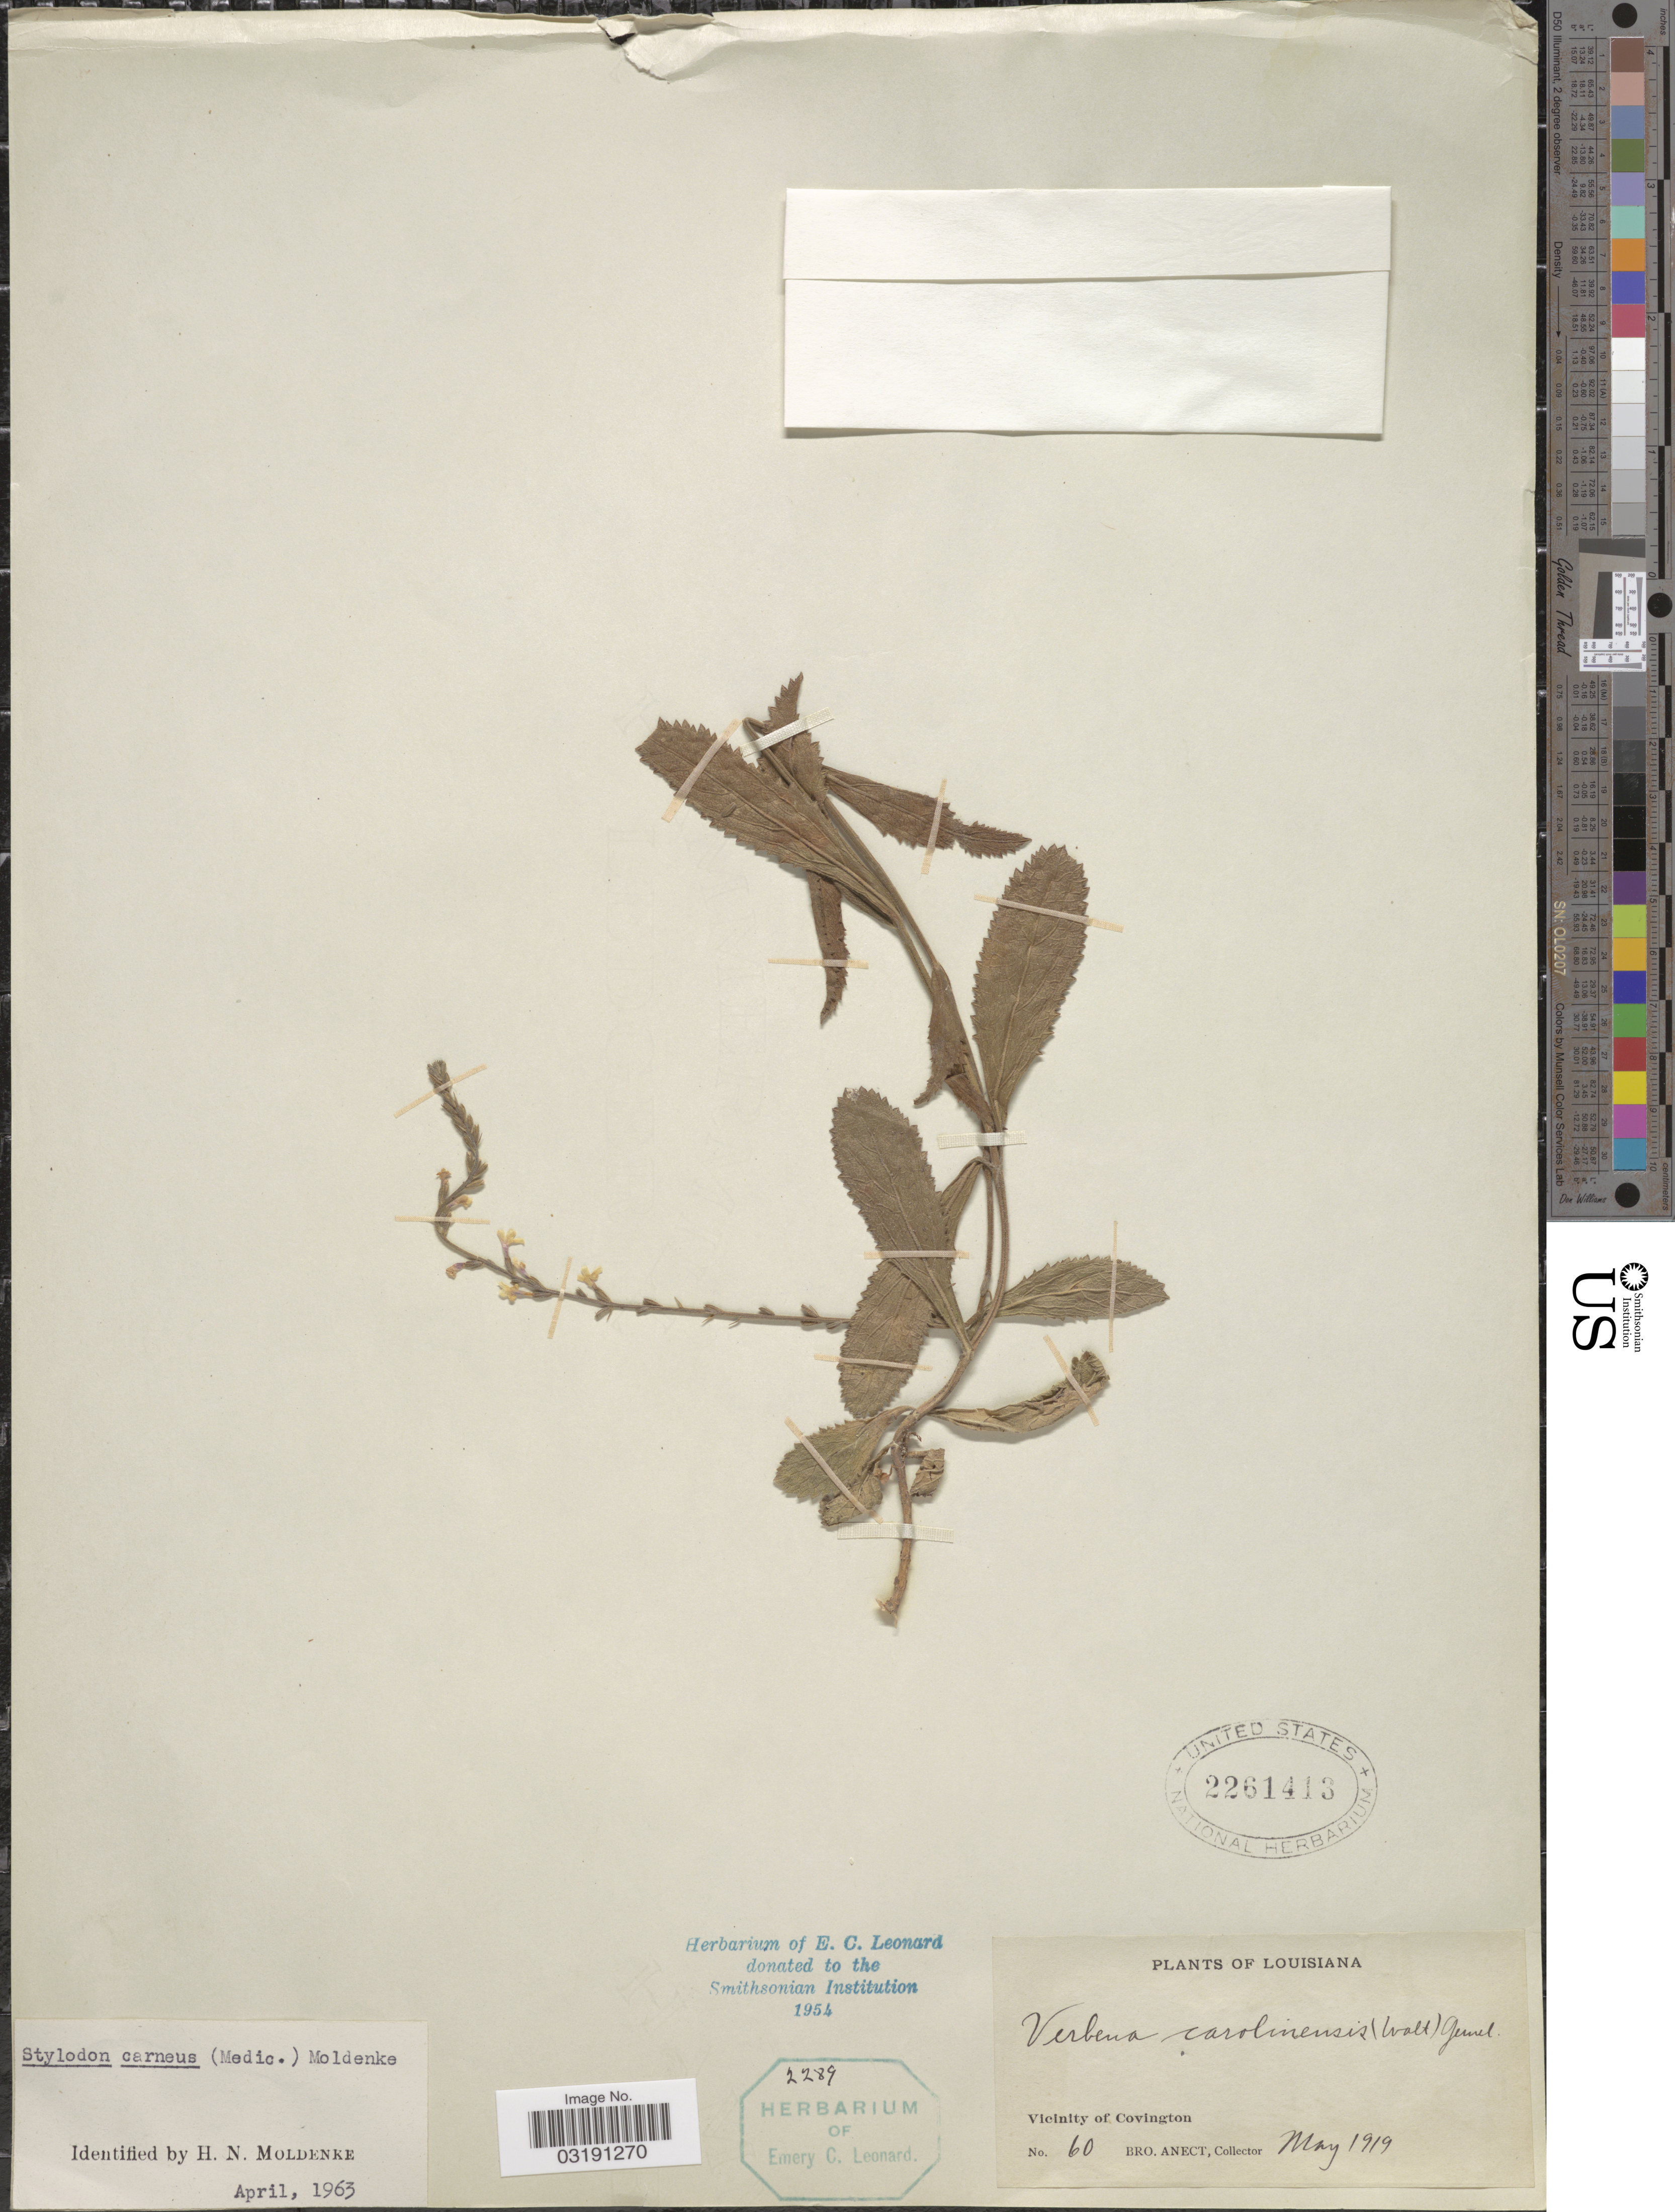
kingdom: Plantae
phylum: Tracheophyta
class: Magnoliopsida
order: Lamiales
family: Verbenaceae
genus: Verbena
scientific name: Verbena carnea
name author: Medik.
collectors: B. Anect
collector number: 60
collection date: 1919-05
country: United States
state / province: Louisiana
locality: Vicinity of Covington.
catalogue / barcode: US 2261413